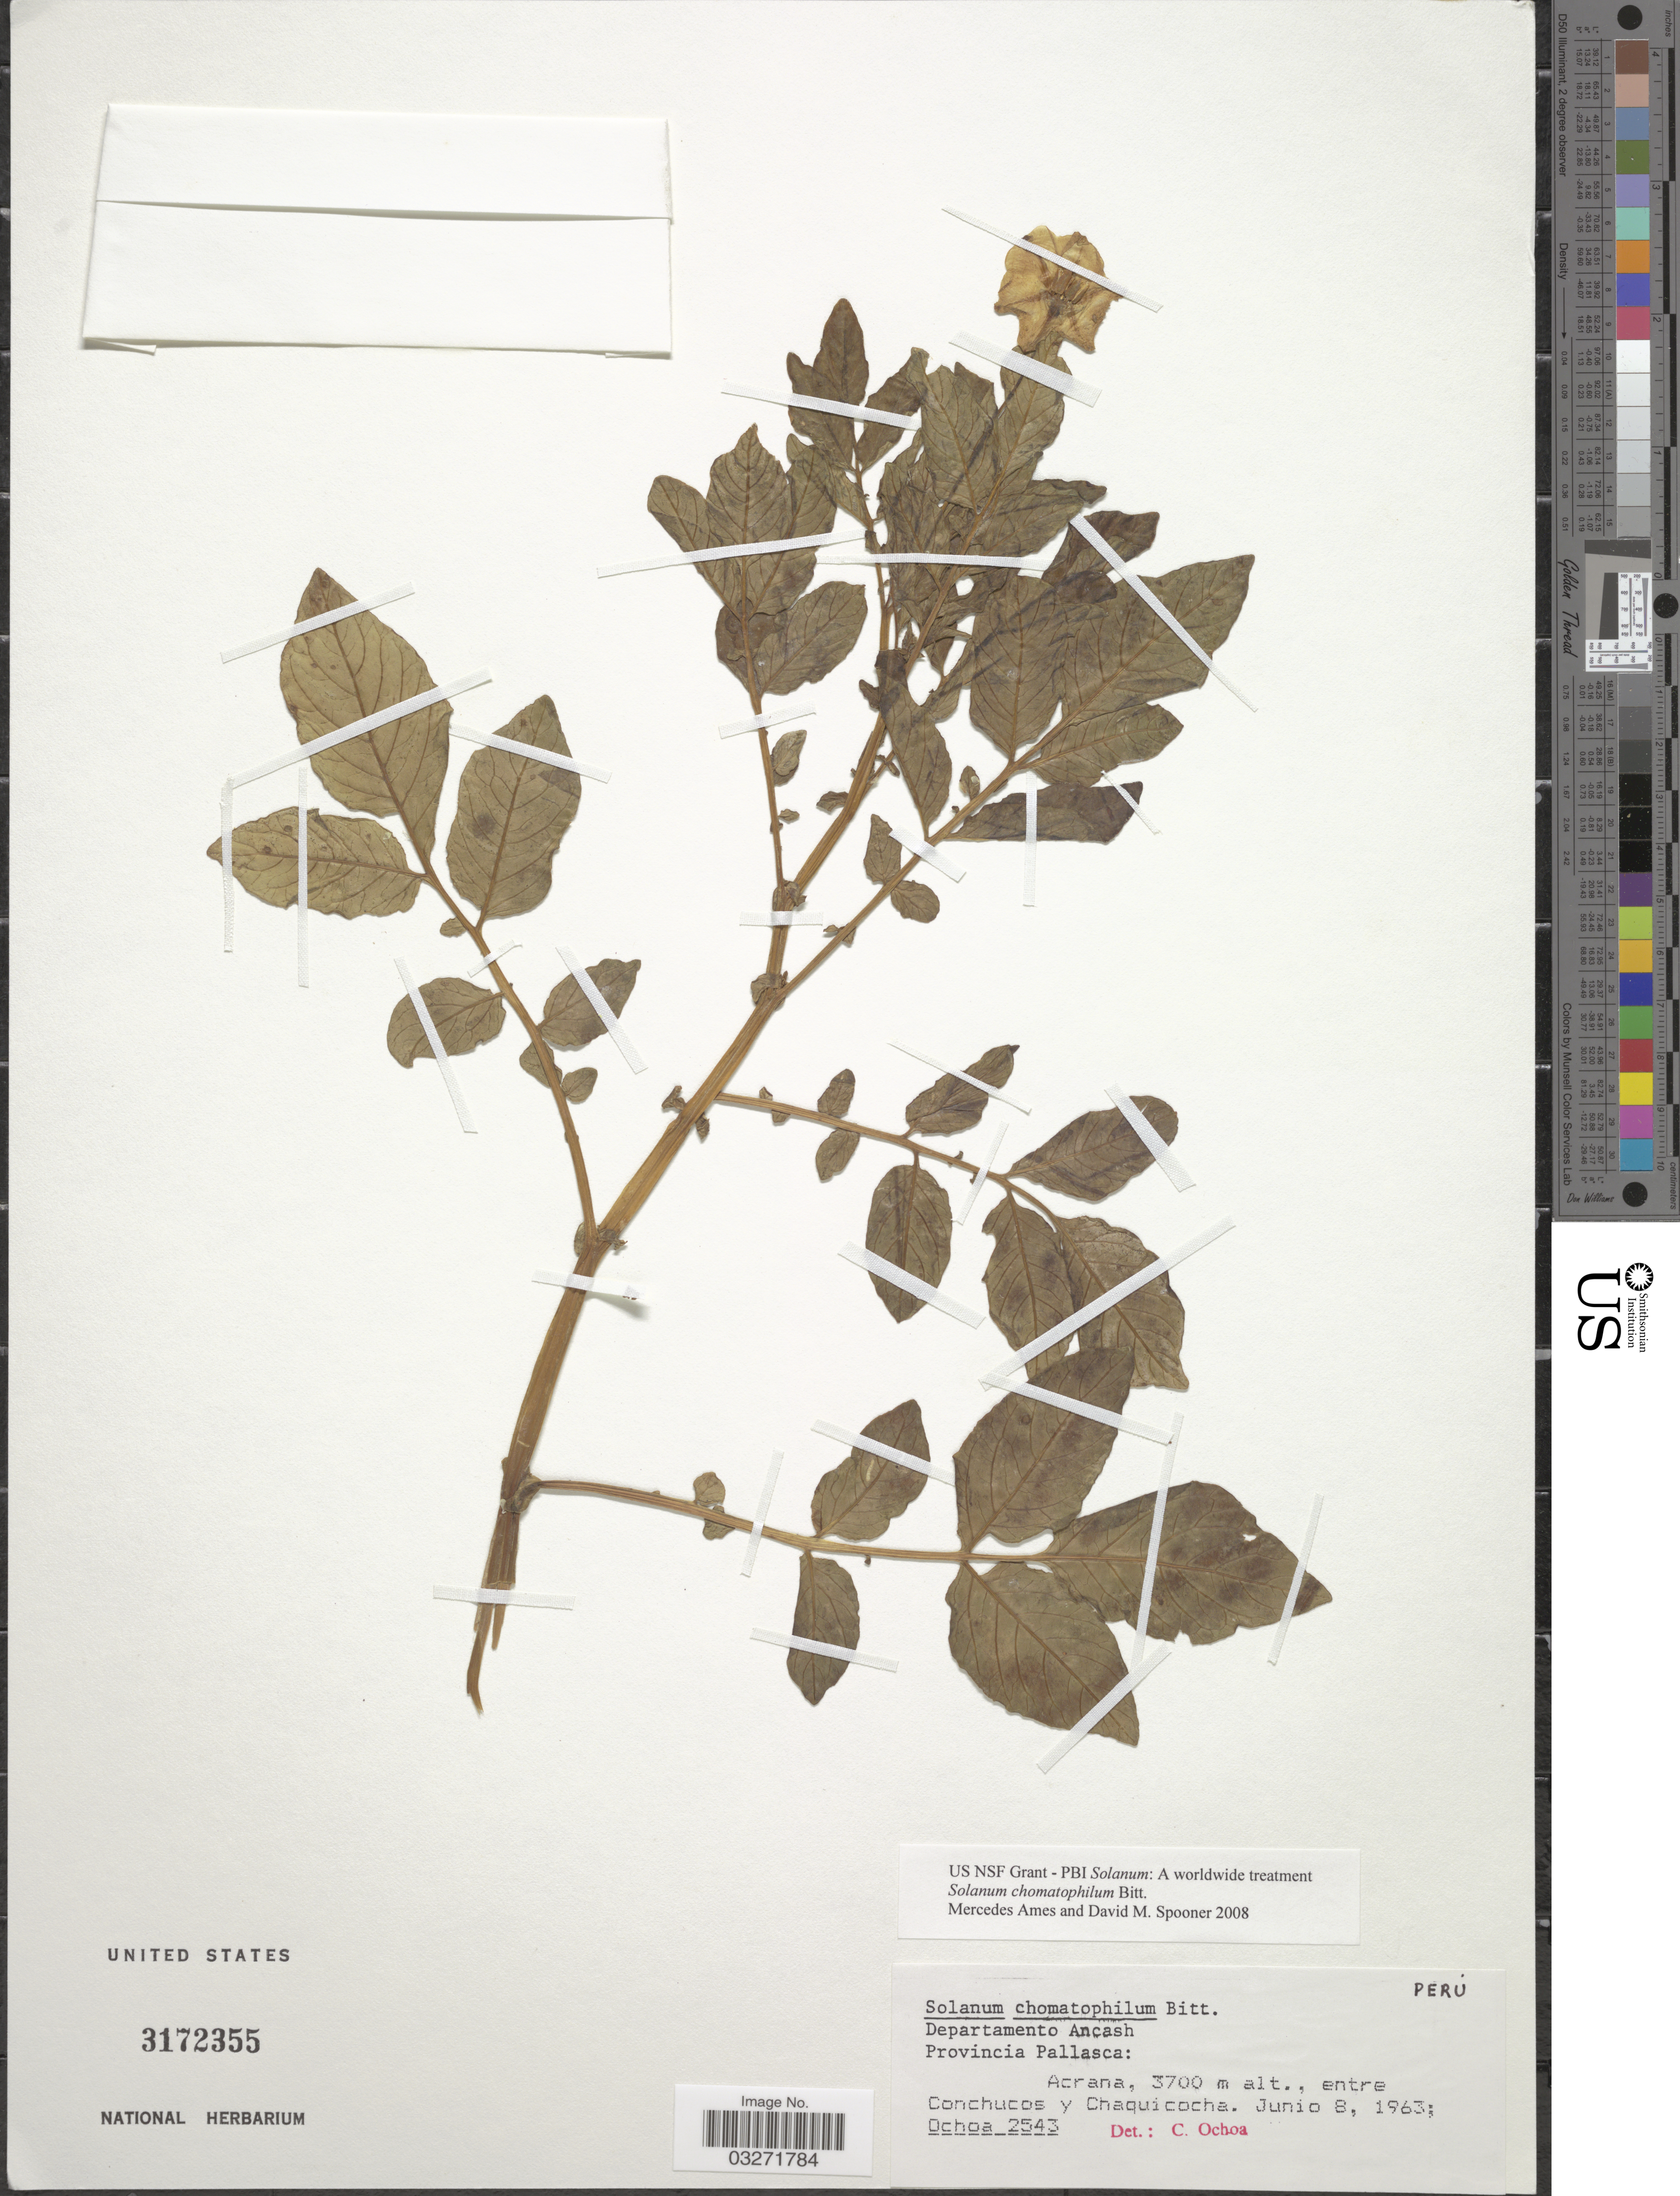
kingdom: Plantae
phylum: Tracheophyta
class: Magnoliopsida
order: Solanales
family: Solanaceae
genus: Solanum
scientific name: Solanum chomatophilum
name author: Bitter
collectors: -. Ochoa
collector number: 2543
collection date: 1963-06-08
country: Peru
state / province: Ancash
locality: Departamento Ancash. Provincia Pallasca: Acrana, entre Conchucos y Chaquicocha.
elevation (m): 3700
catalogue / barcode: US 3172355